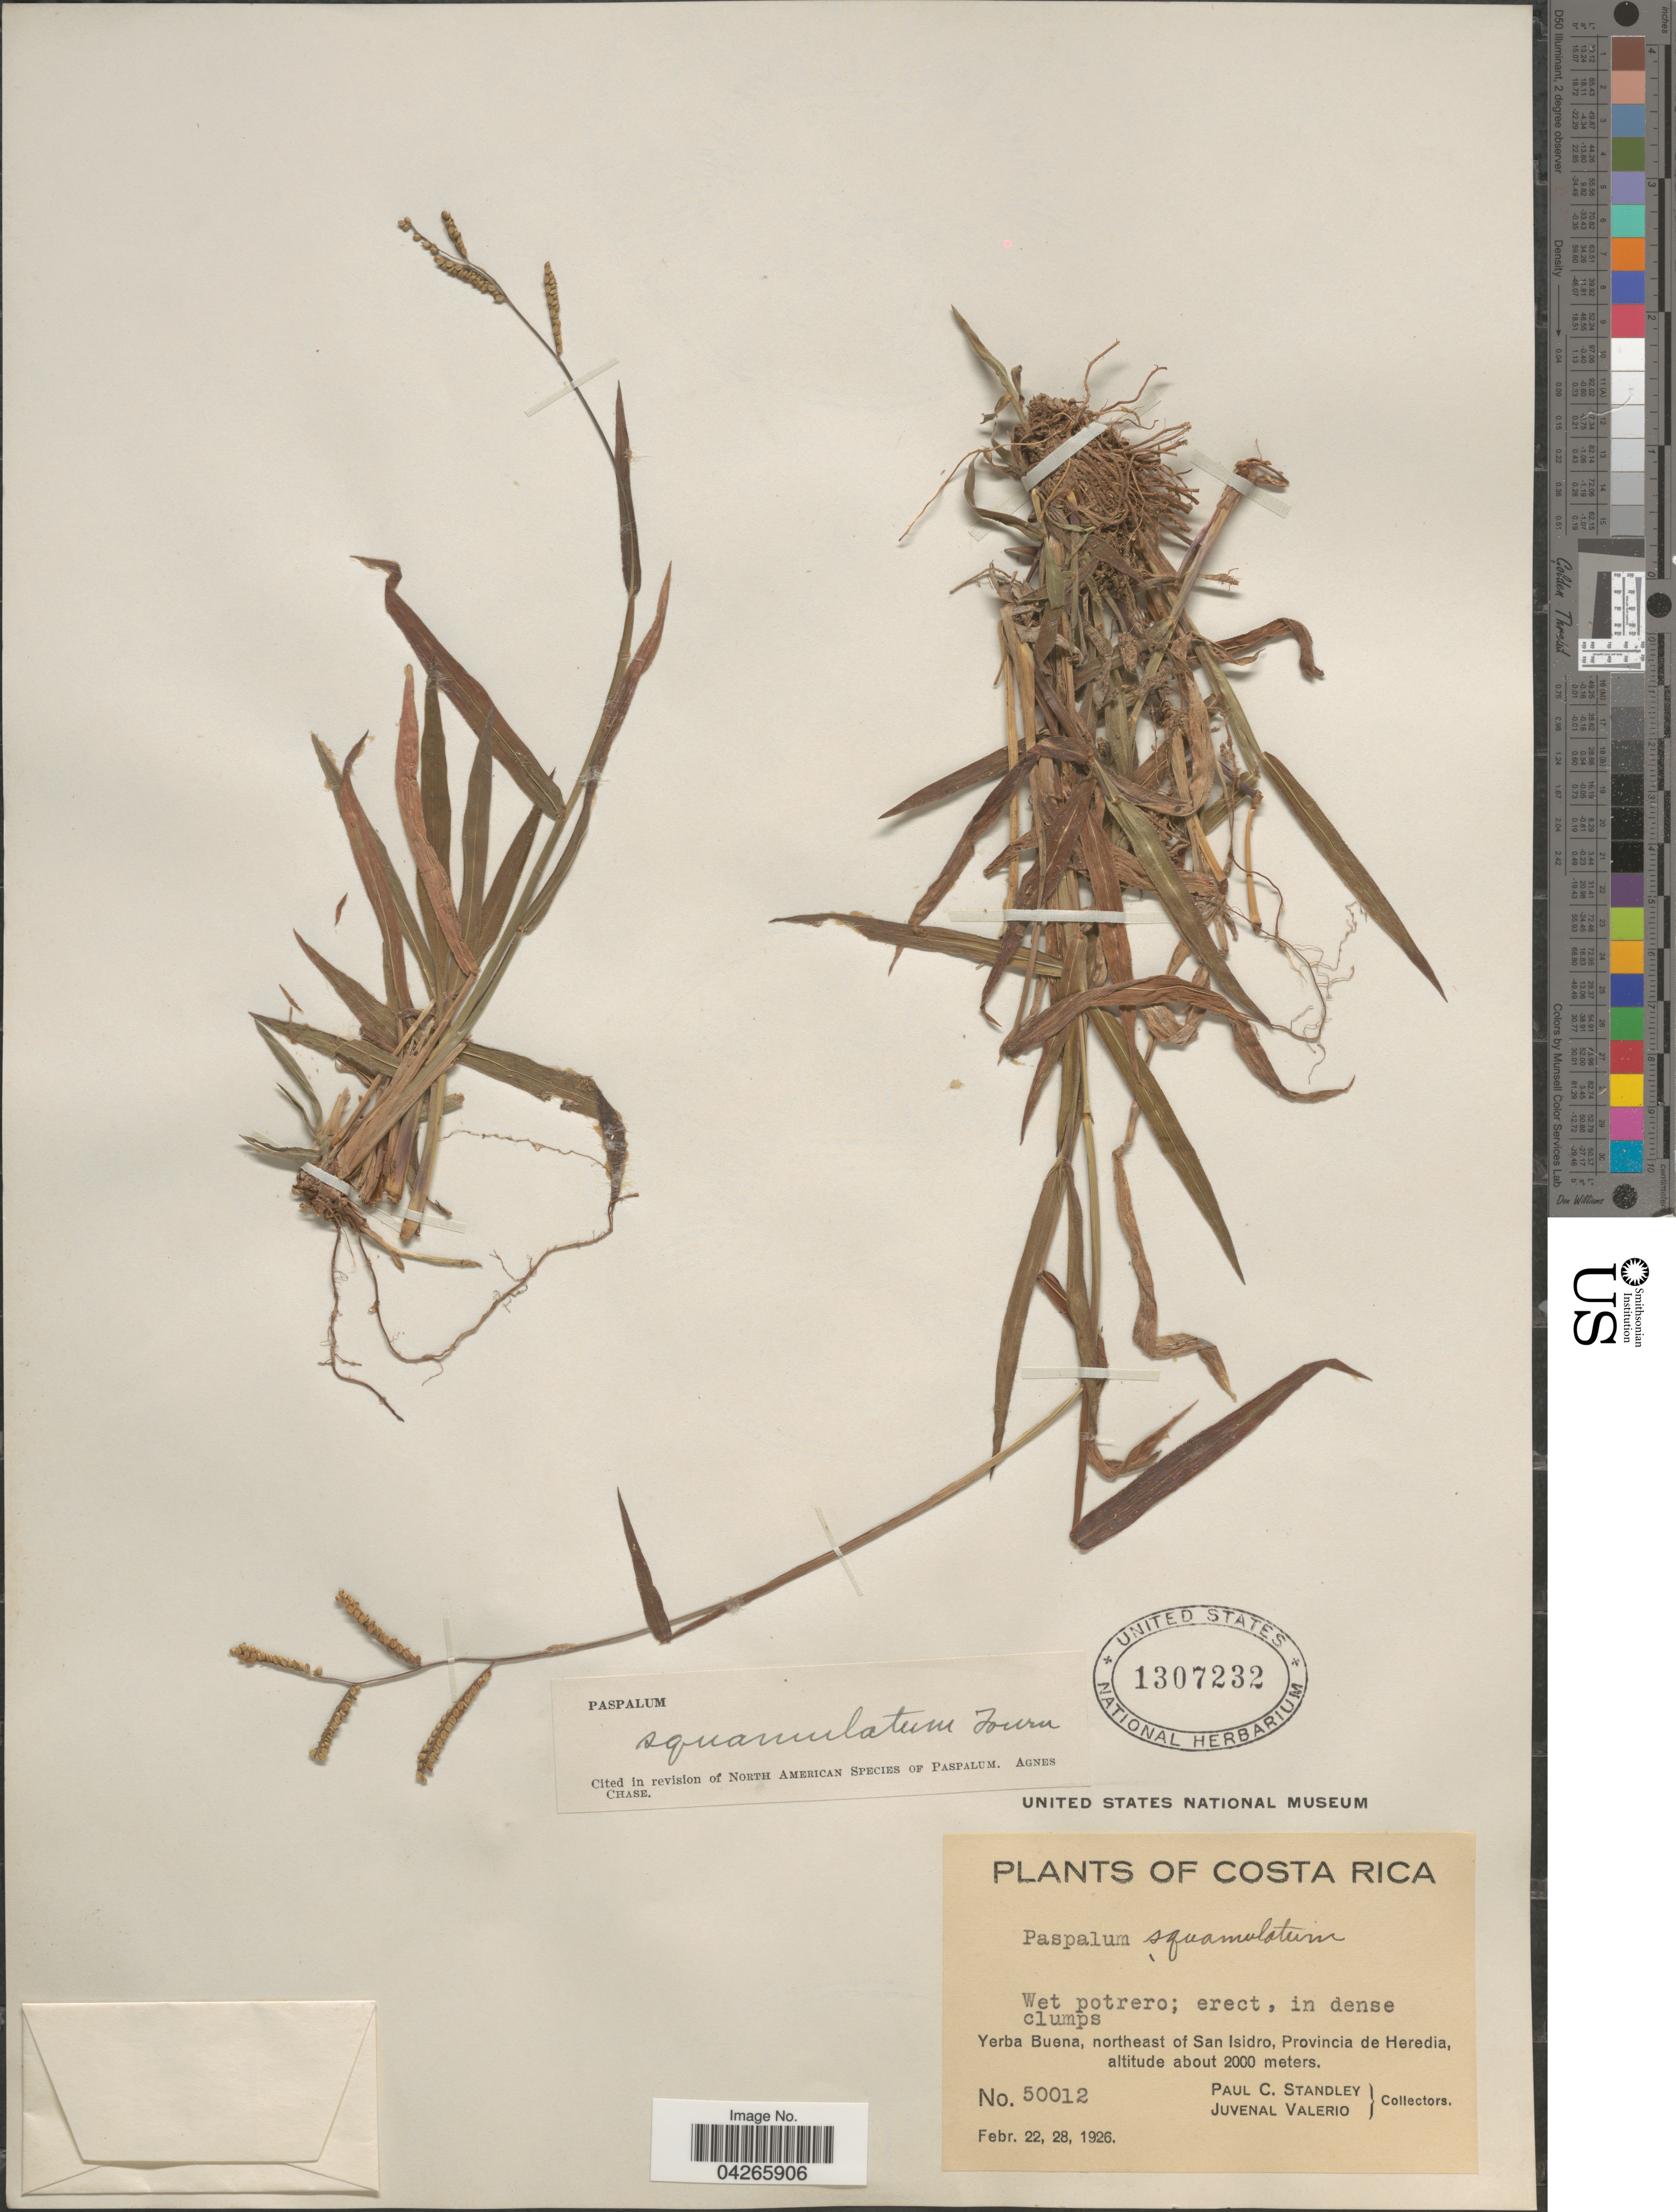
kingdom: Plantae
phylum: Tracheophyta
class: Liliopsida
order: Poales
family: Poaceae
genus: Paspalum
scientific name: Paspalum squamulatum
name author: E. Fourn.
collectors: P. C. Standley & J. Valerio R.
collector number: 50012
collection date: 1926-02-22/1926-02-28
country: Costa Rica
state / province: Heredia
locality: Yerba Buena, northeast of San Isidro.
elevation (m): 2000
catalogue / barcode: US 1307232